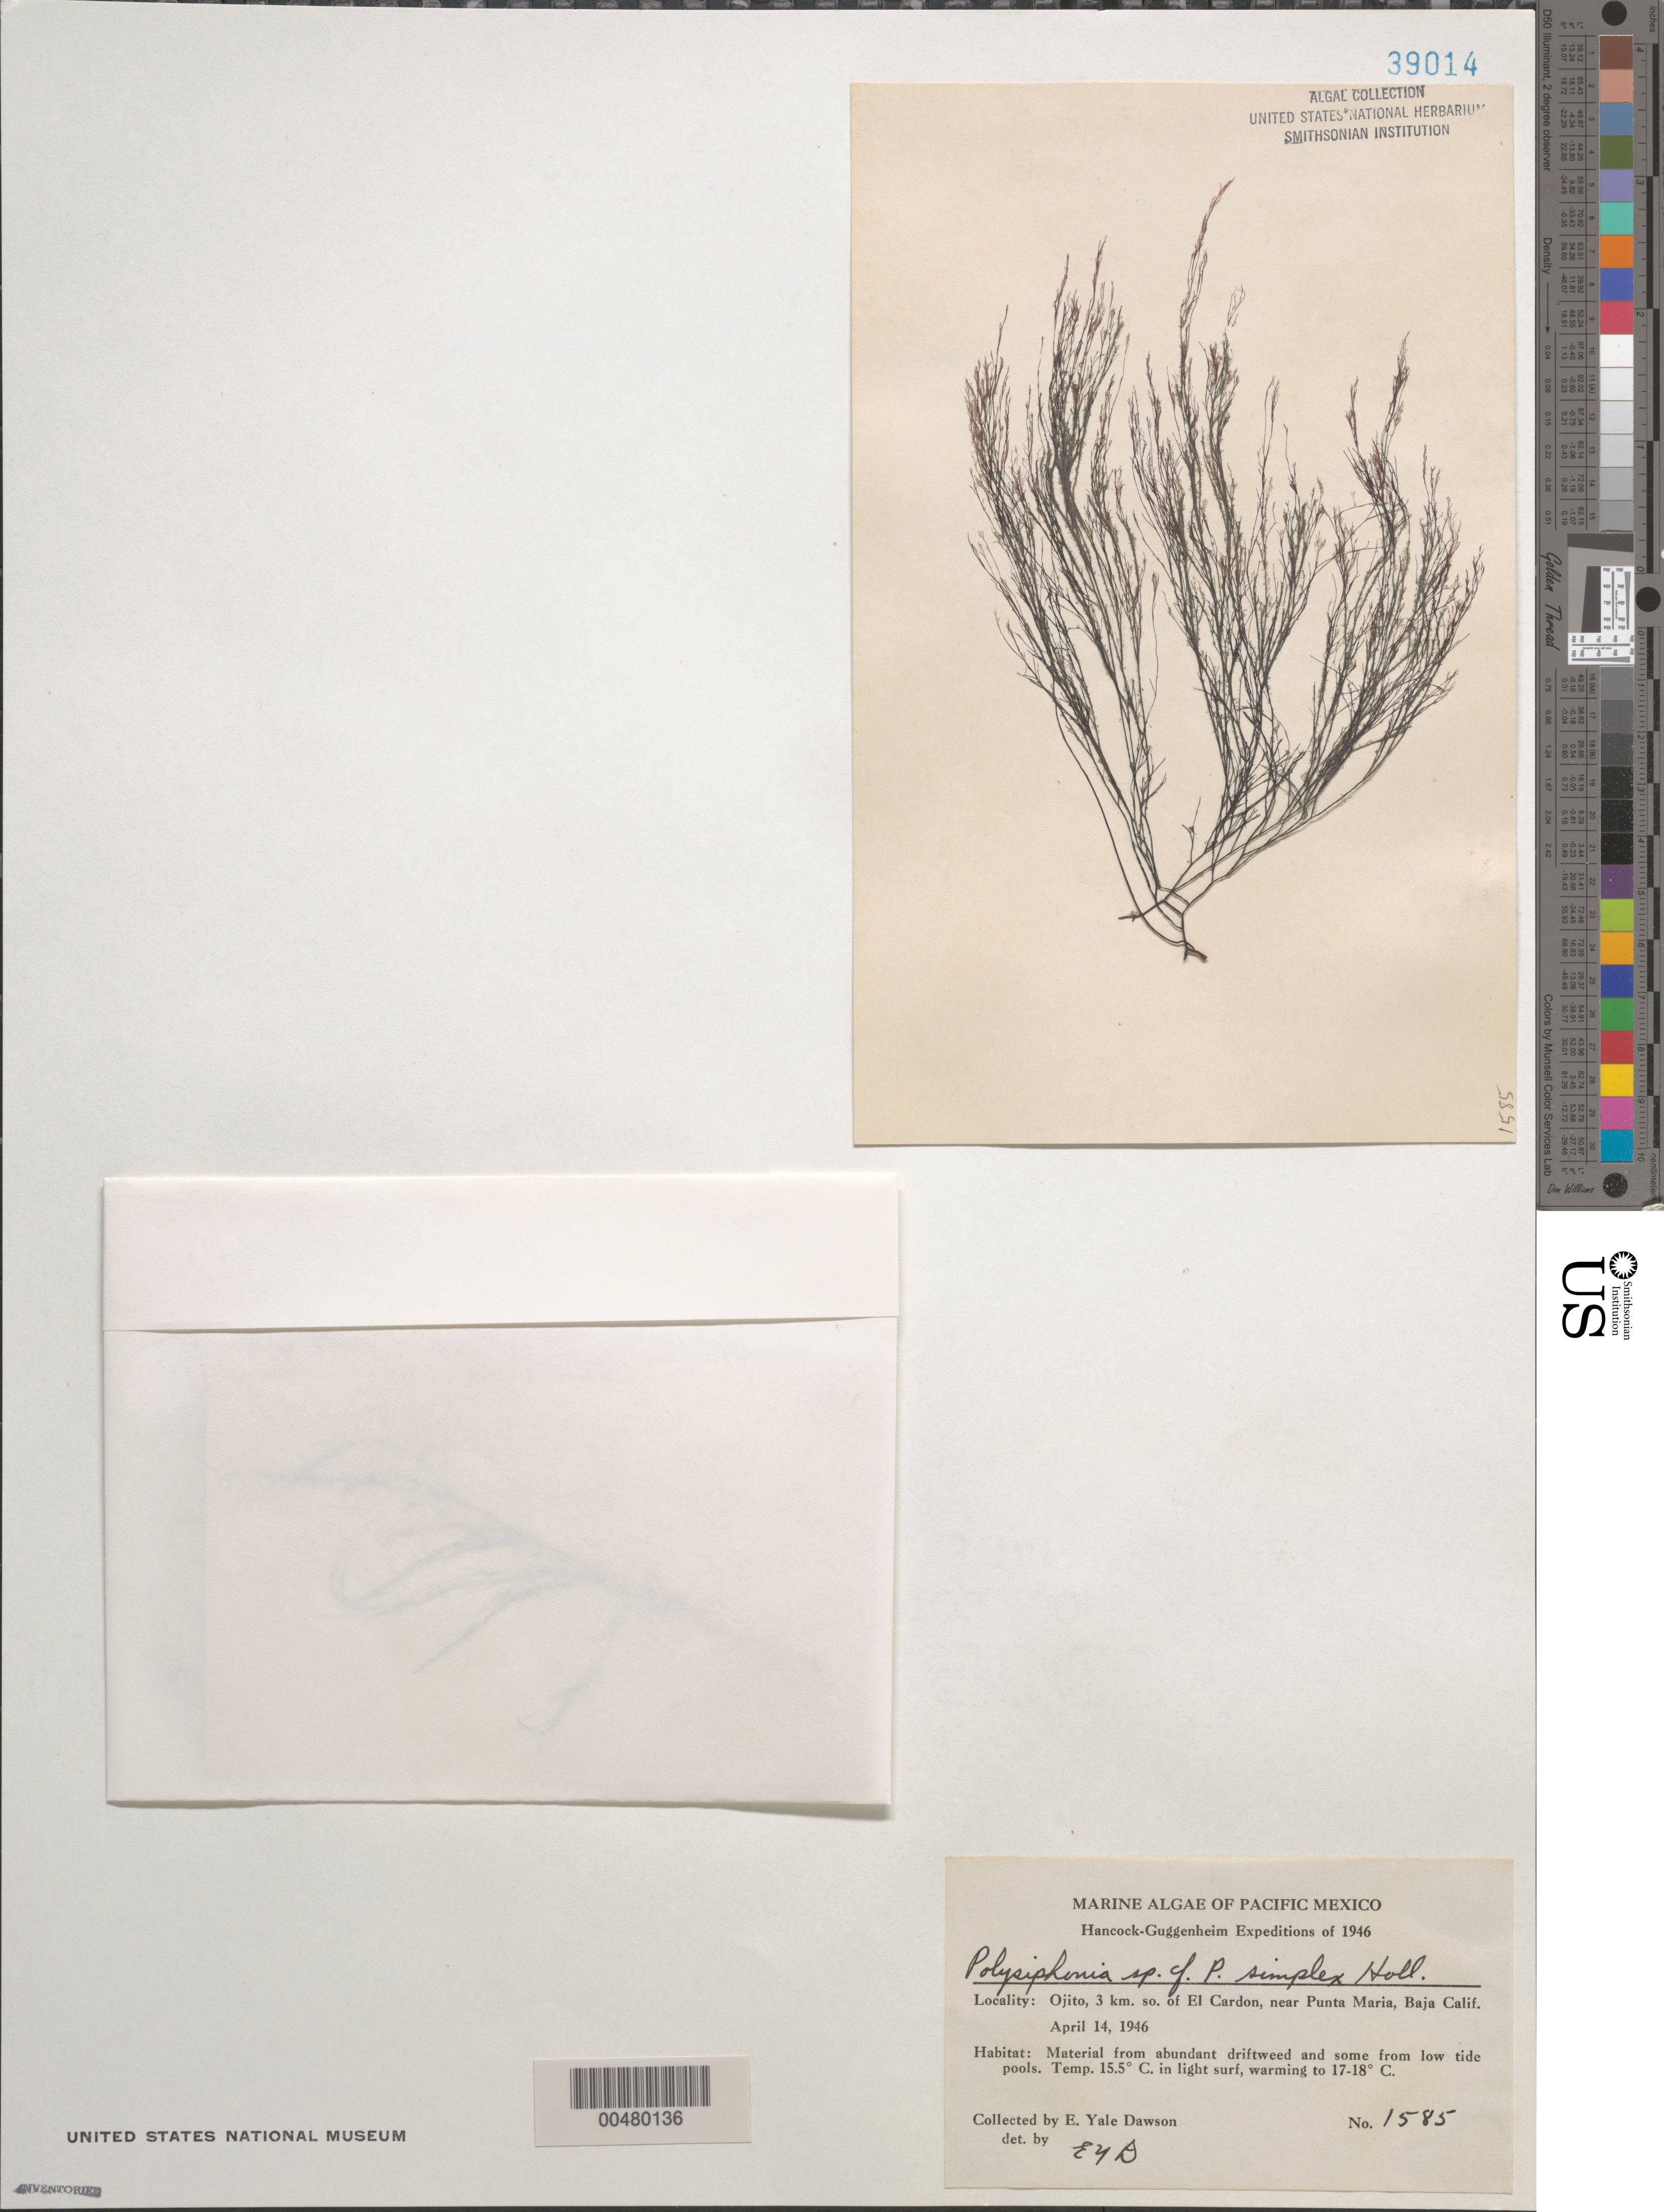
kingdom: Plantae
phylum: Rhodophyta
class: Florideophyceae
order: Ceramiales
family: Rhodomelaceae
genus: Melanothamnus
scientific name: Melanothamnus simplex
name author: (Hollenb.) Diaz-Tapia & Maggs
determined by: Algae name updating Project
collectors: E. Y. Dawson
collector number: EYD 1585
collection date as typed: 14 Apr 1946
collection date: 1946-04-14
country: Mexico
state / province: Baja California Sur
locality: Ojito, 3 km south of El Cardon, near Punta Maria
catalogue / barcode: US 39014